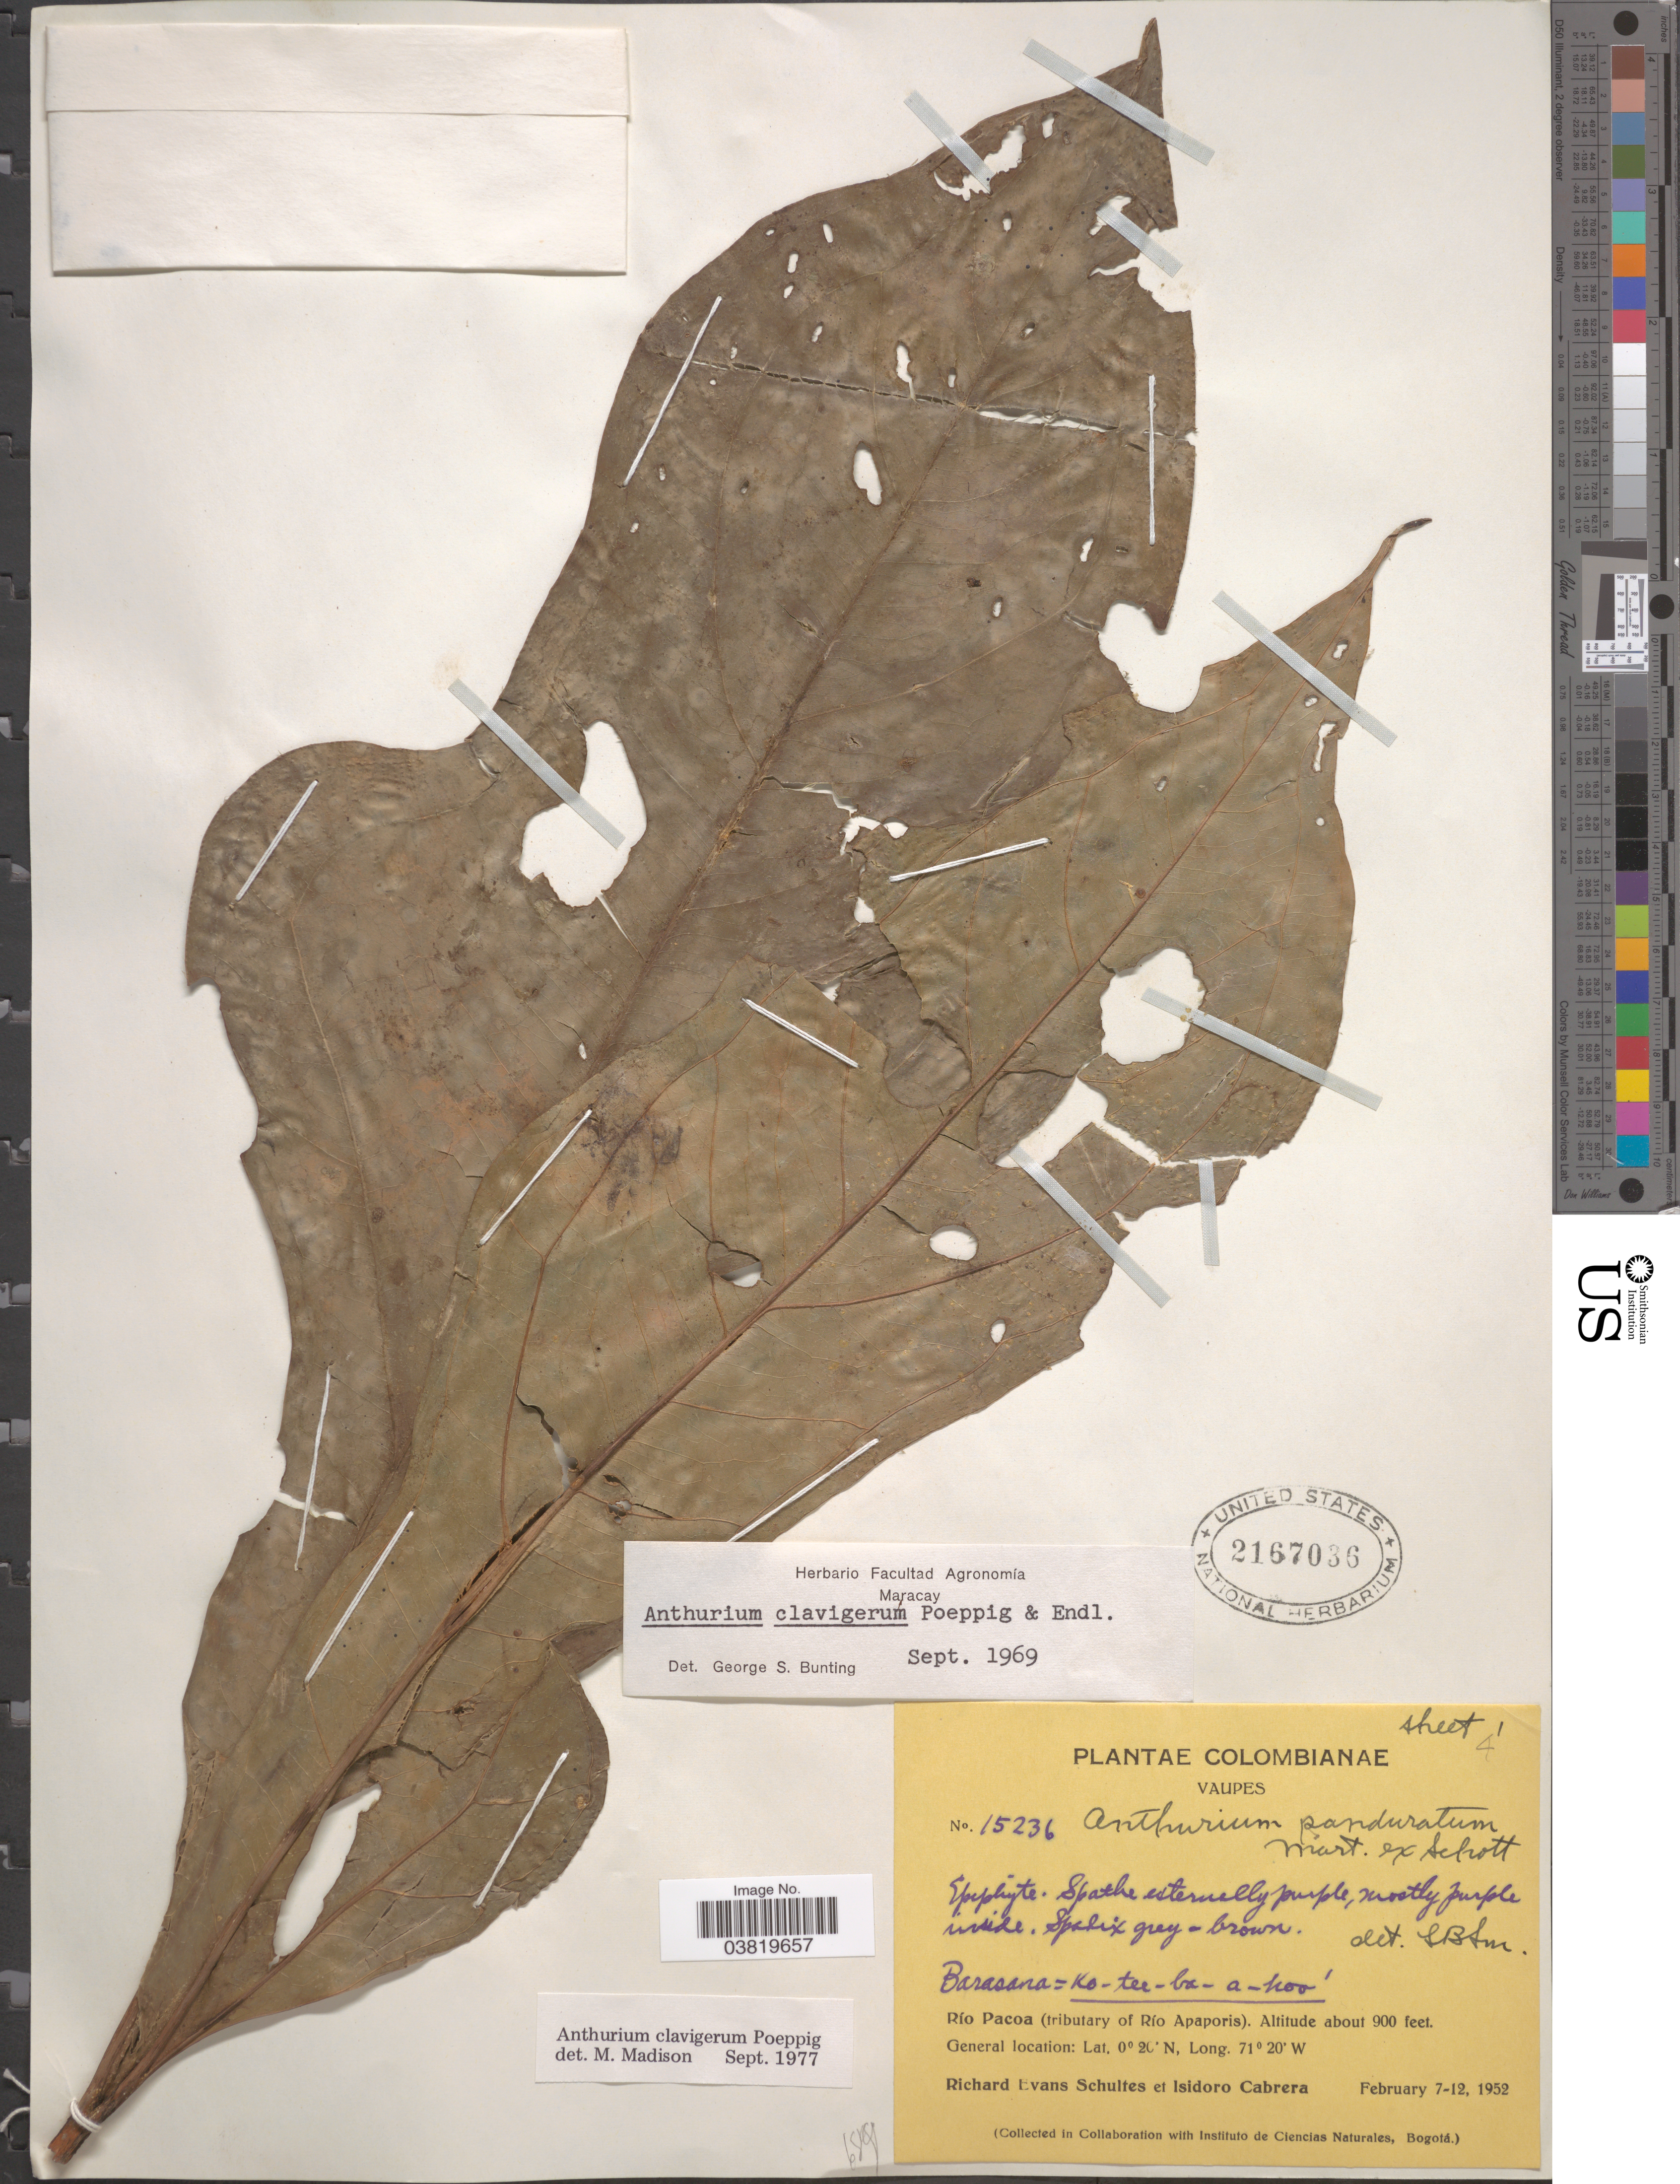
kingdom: Plantae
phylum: Tracheophyta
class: Liliopsida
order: Alismatales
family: Araceae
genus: Anthurium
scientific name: Anthurium clavigerum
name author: Poepp. & Endl.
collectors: R. E. Schultes & I. Cabrera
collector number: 15236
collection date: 1952-02-07/1952-02-12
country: Colombia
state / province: Vaupés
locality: Río Pacoa (tributary of Río Apaporis).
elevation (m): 274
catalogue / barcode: US 2167036